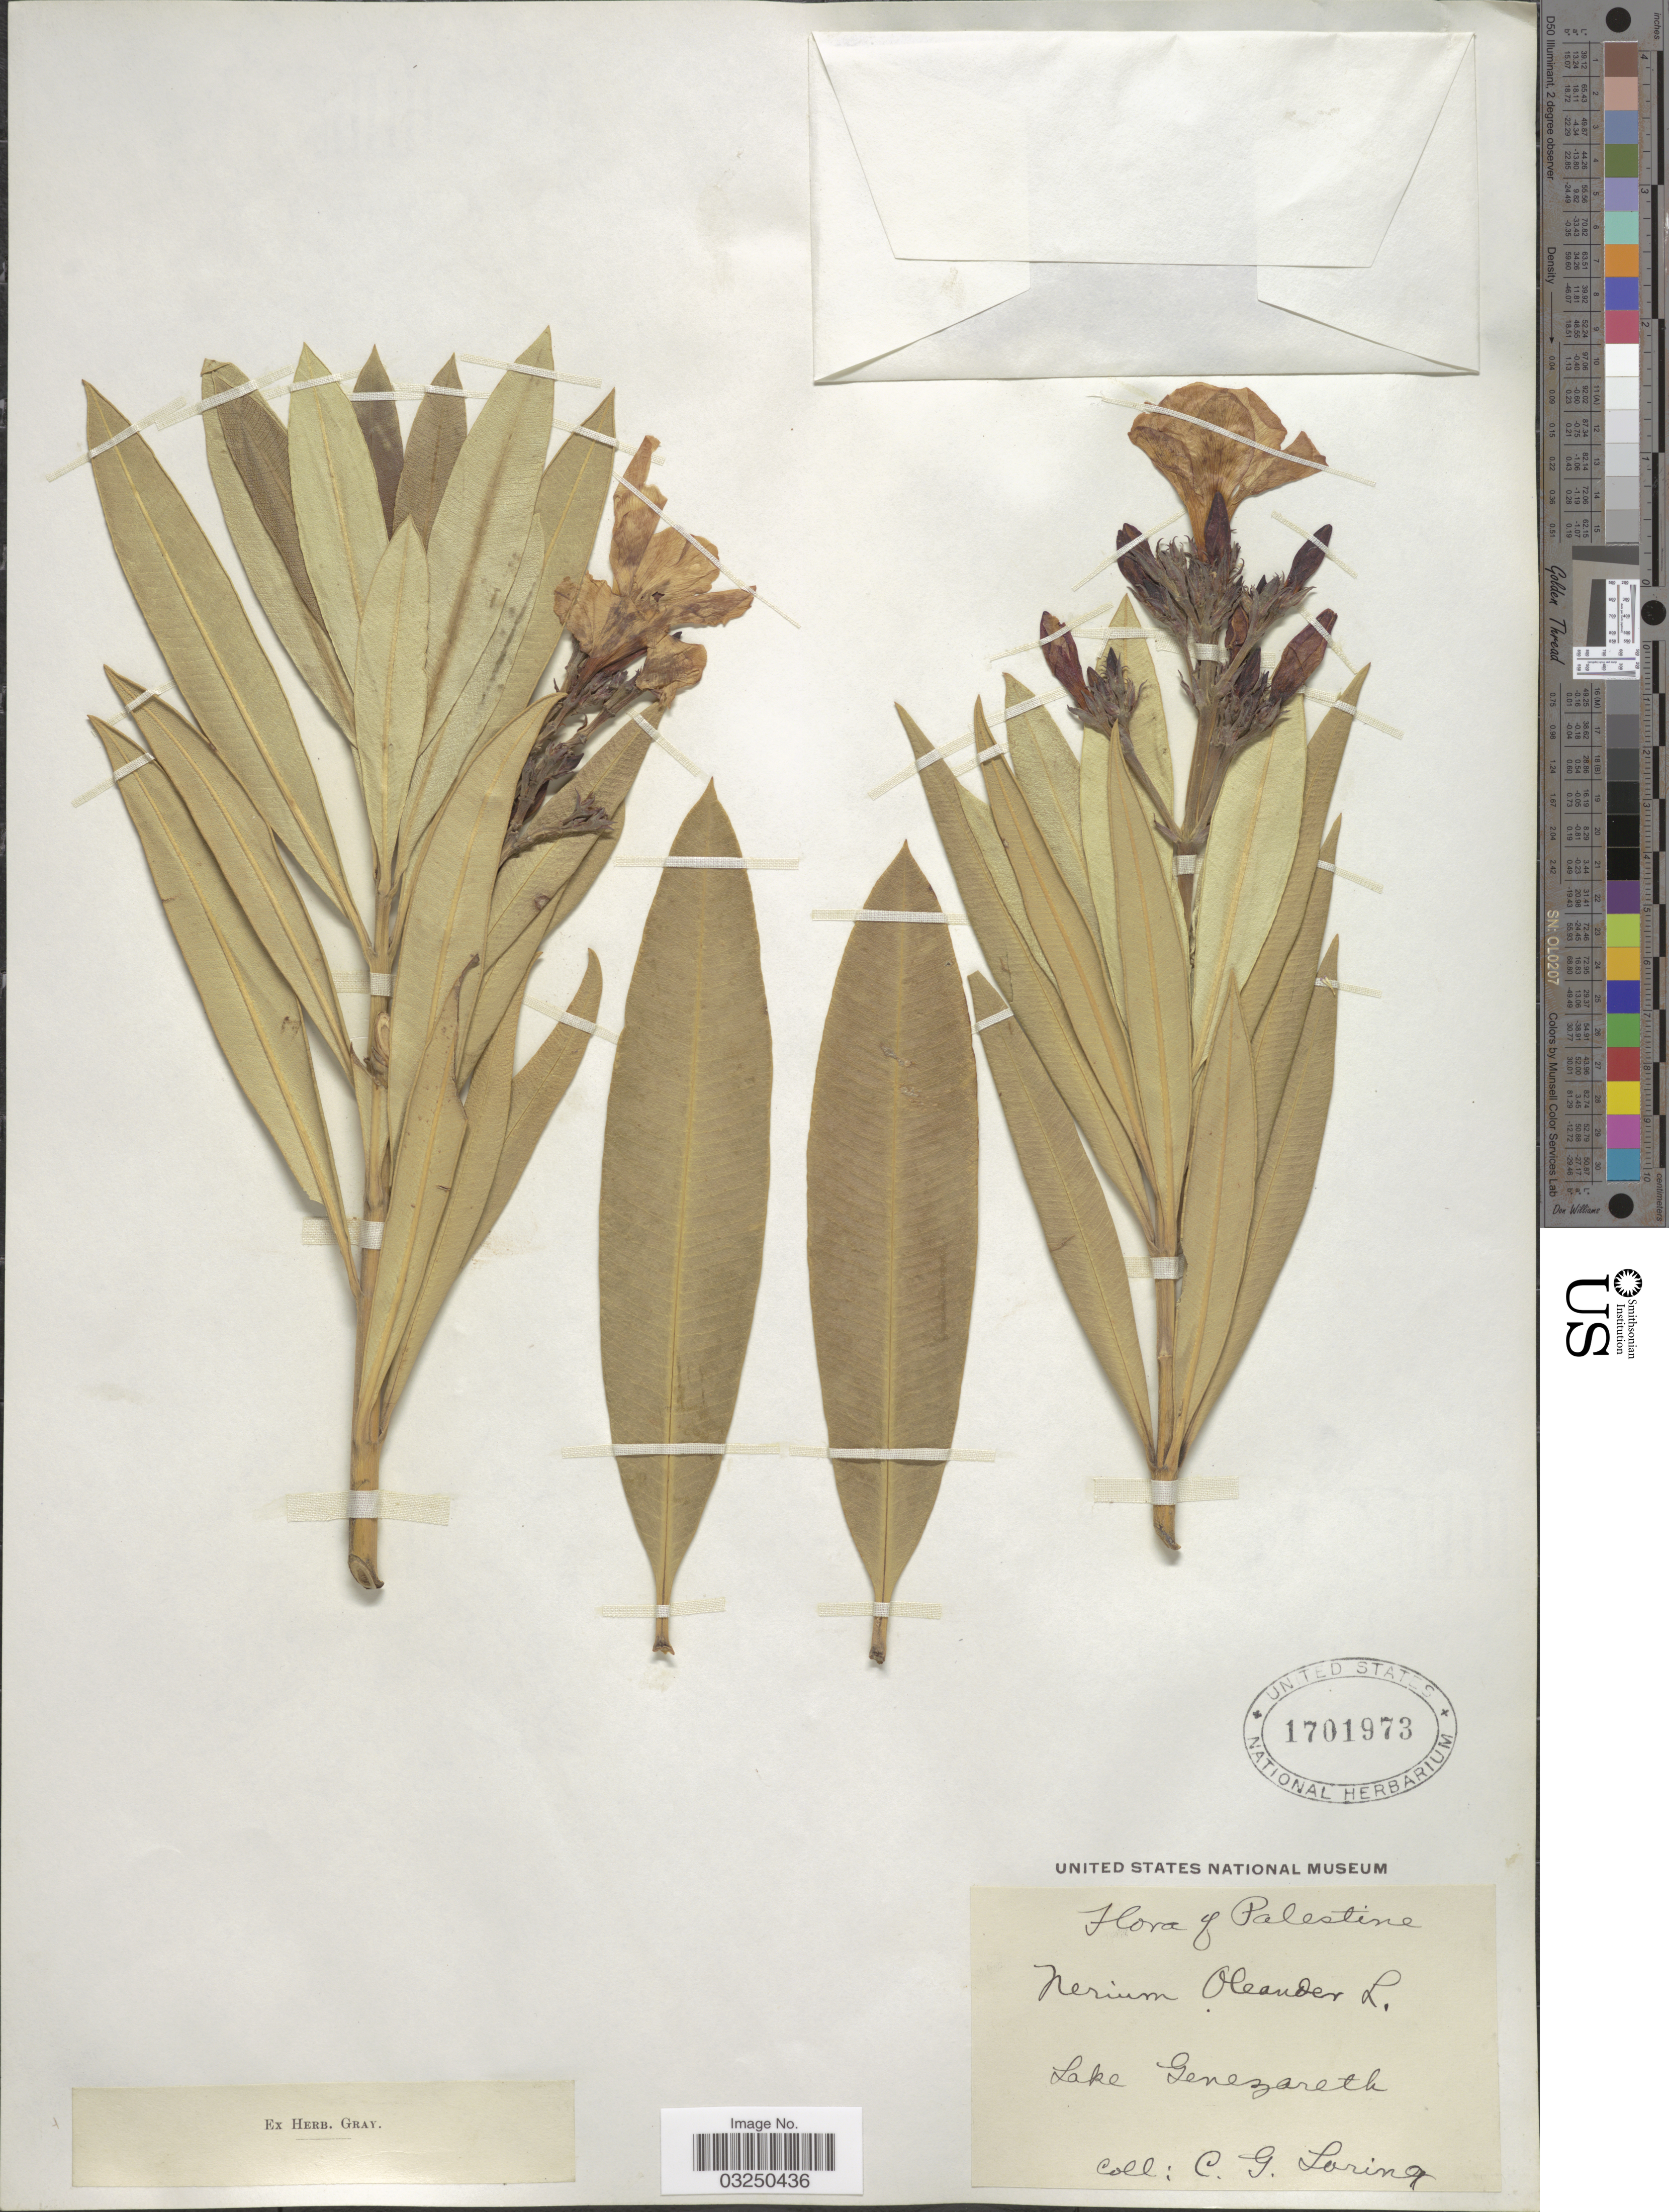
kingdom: Plantae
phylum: Tracheophyta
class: Magnoliopsida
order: Gentianales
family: Apocynaceae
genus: Nerium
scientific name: Nerium oleander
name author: L.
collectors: C. Loring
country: Israel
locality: Palestine. Lake Genezareth.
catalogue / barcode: US 1701973